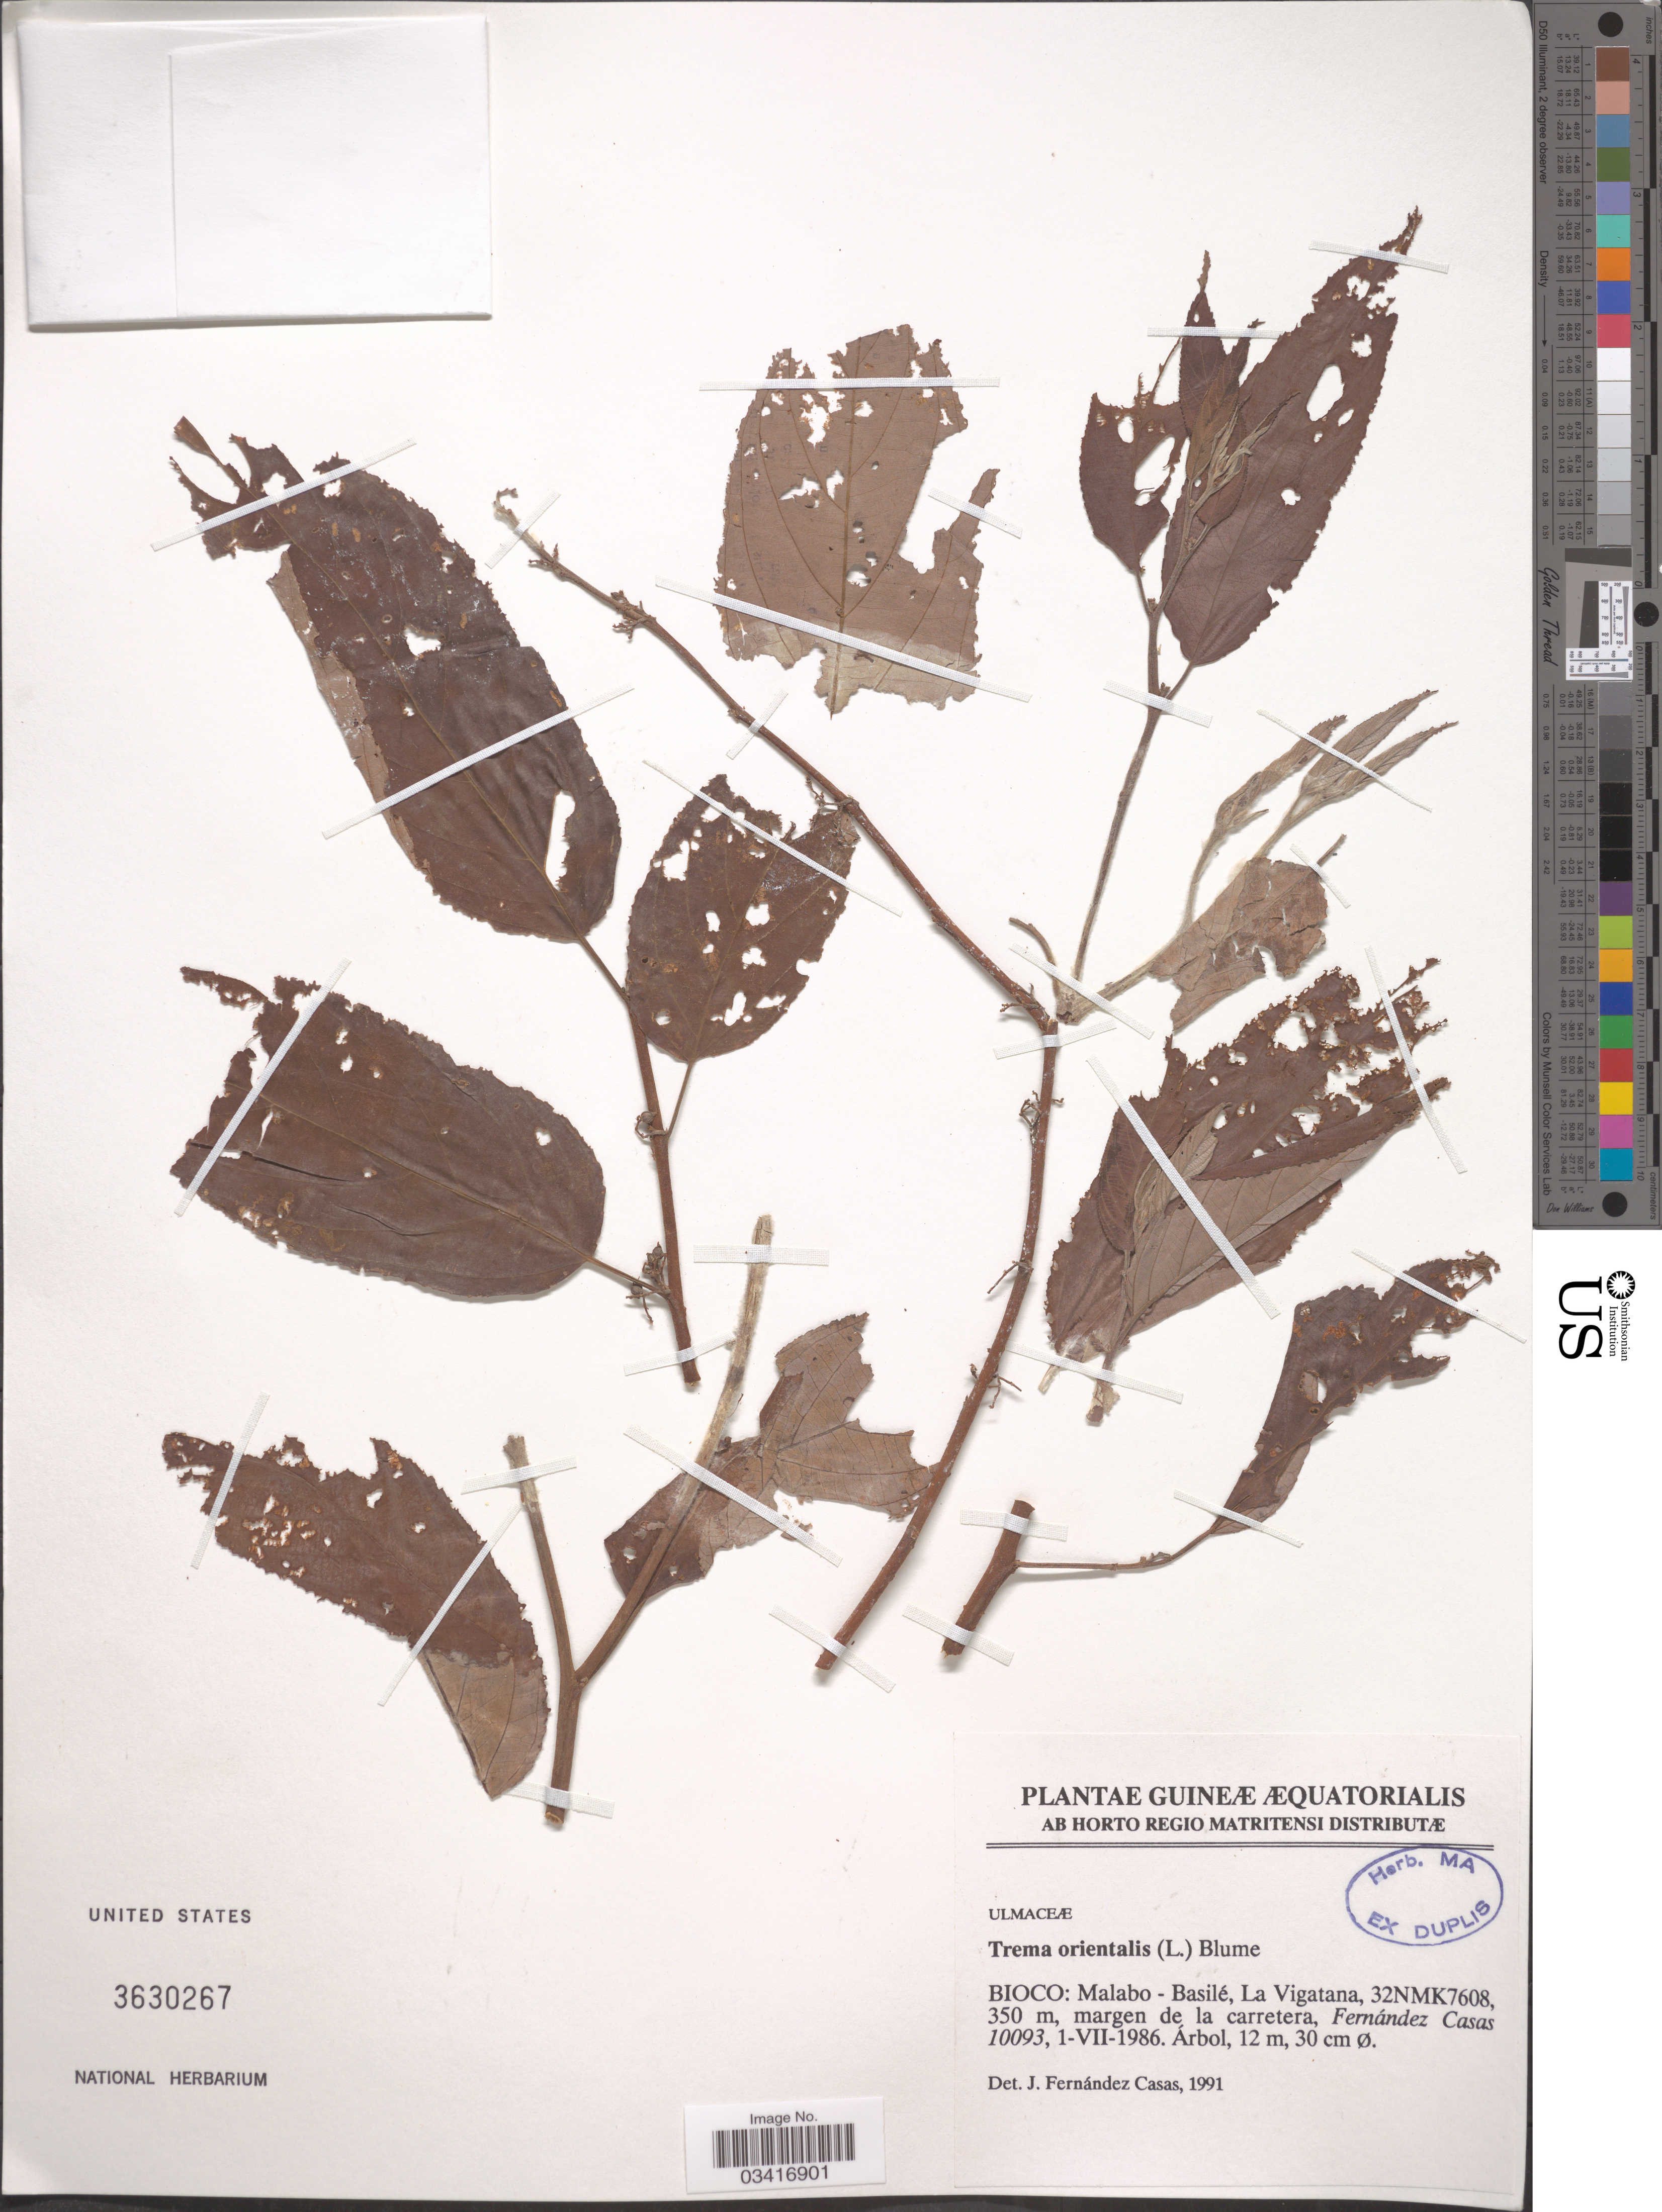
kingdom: Plantae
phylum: Tracheophyta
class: Magnoliopsida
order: Rosales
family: Cannabaceae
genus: Trema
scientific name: Trema orientale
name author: (L.) Blume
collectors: F. Casas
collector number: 10093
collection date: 1986-07-01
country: Equatorial Guinea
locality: Bioco: Malabo-Basilé, La Vigatana, 32NMK7608.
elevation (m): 350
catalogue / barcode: US 3630267